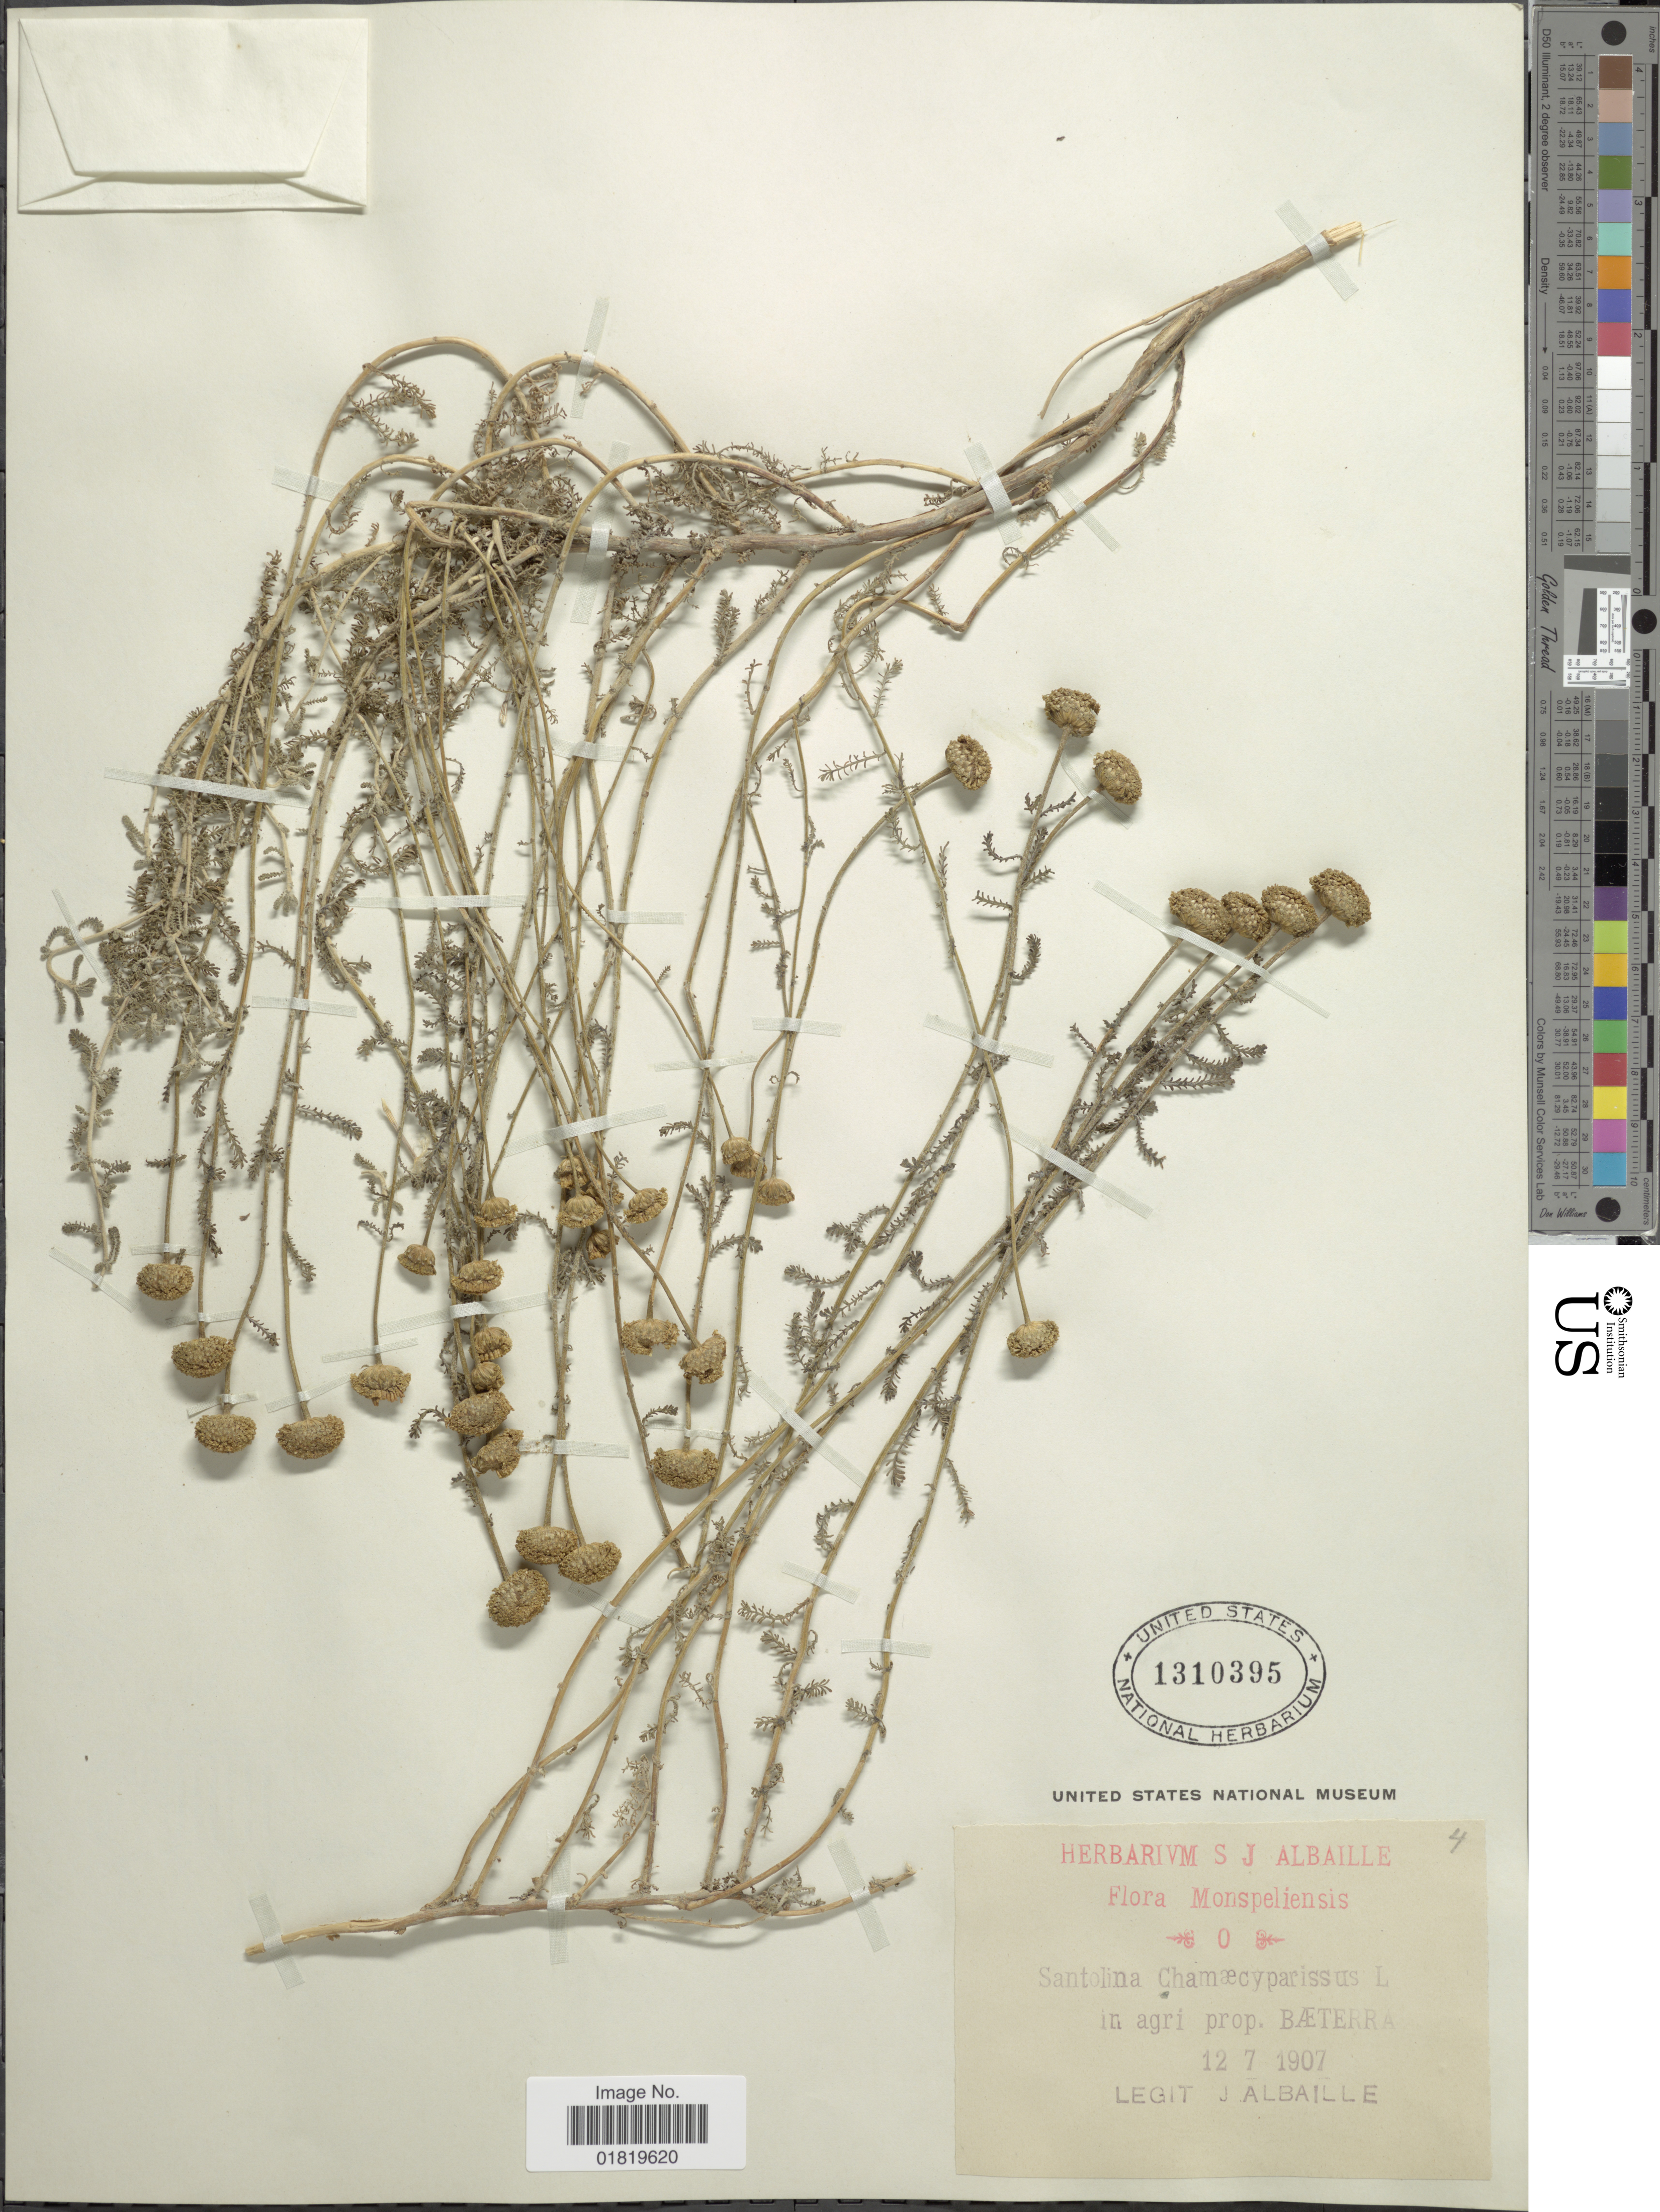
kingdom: Plantae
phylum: Tracheophyta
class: Magnoliopsida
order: Asterales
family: Asteraceae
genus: Santolina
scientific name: Santolina chamaecyparissus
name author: L.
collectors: J. Albaille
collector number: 4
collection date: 1907-07-12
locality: in agri prop. Bæterra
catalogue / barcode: US 1310395